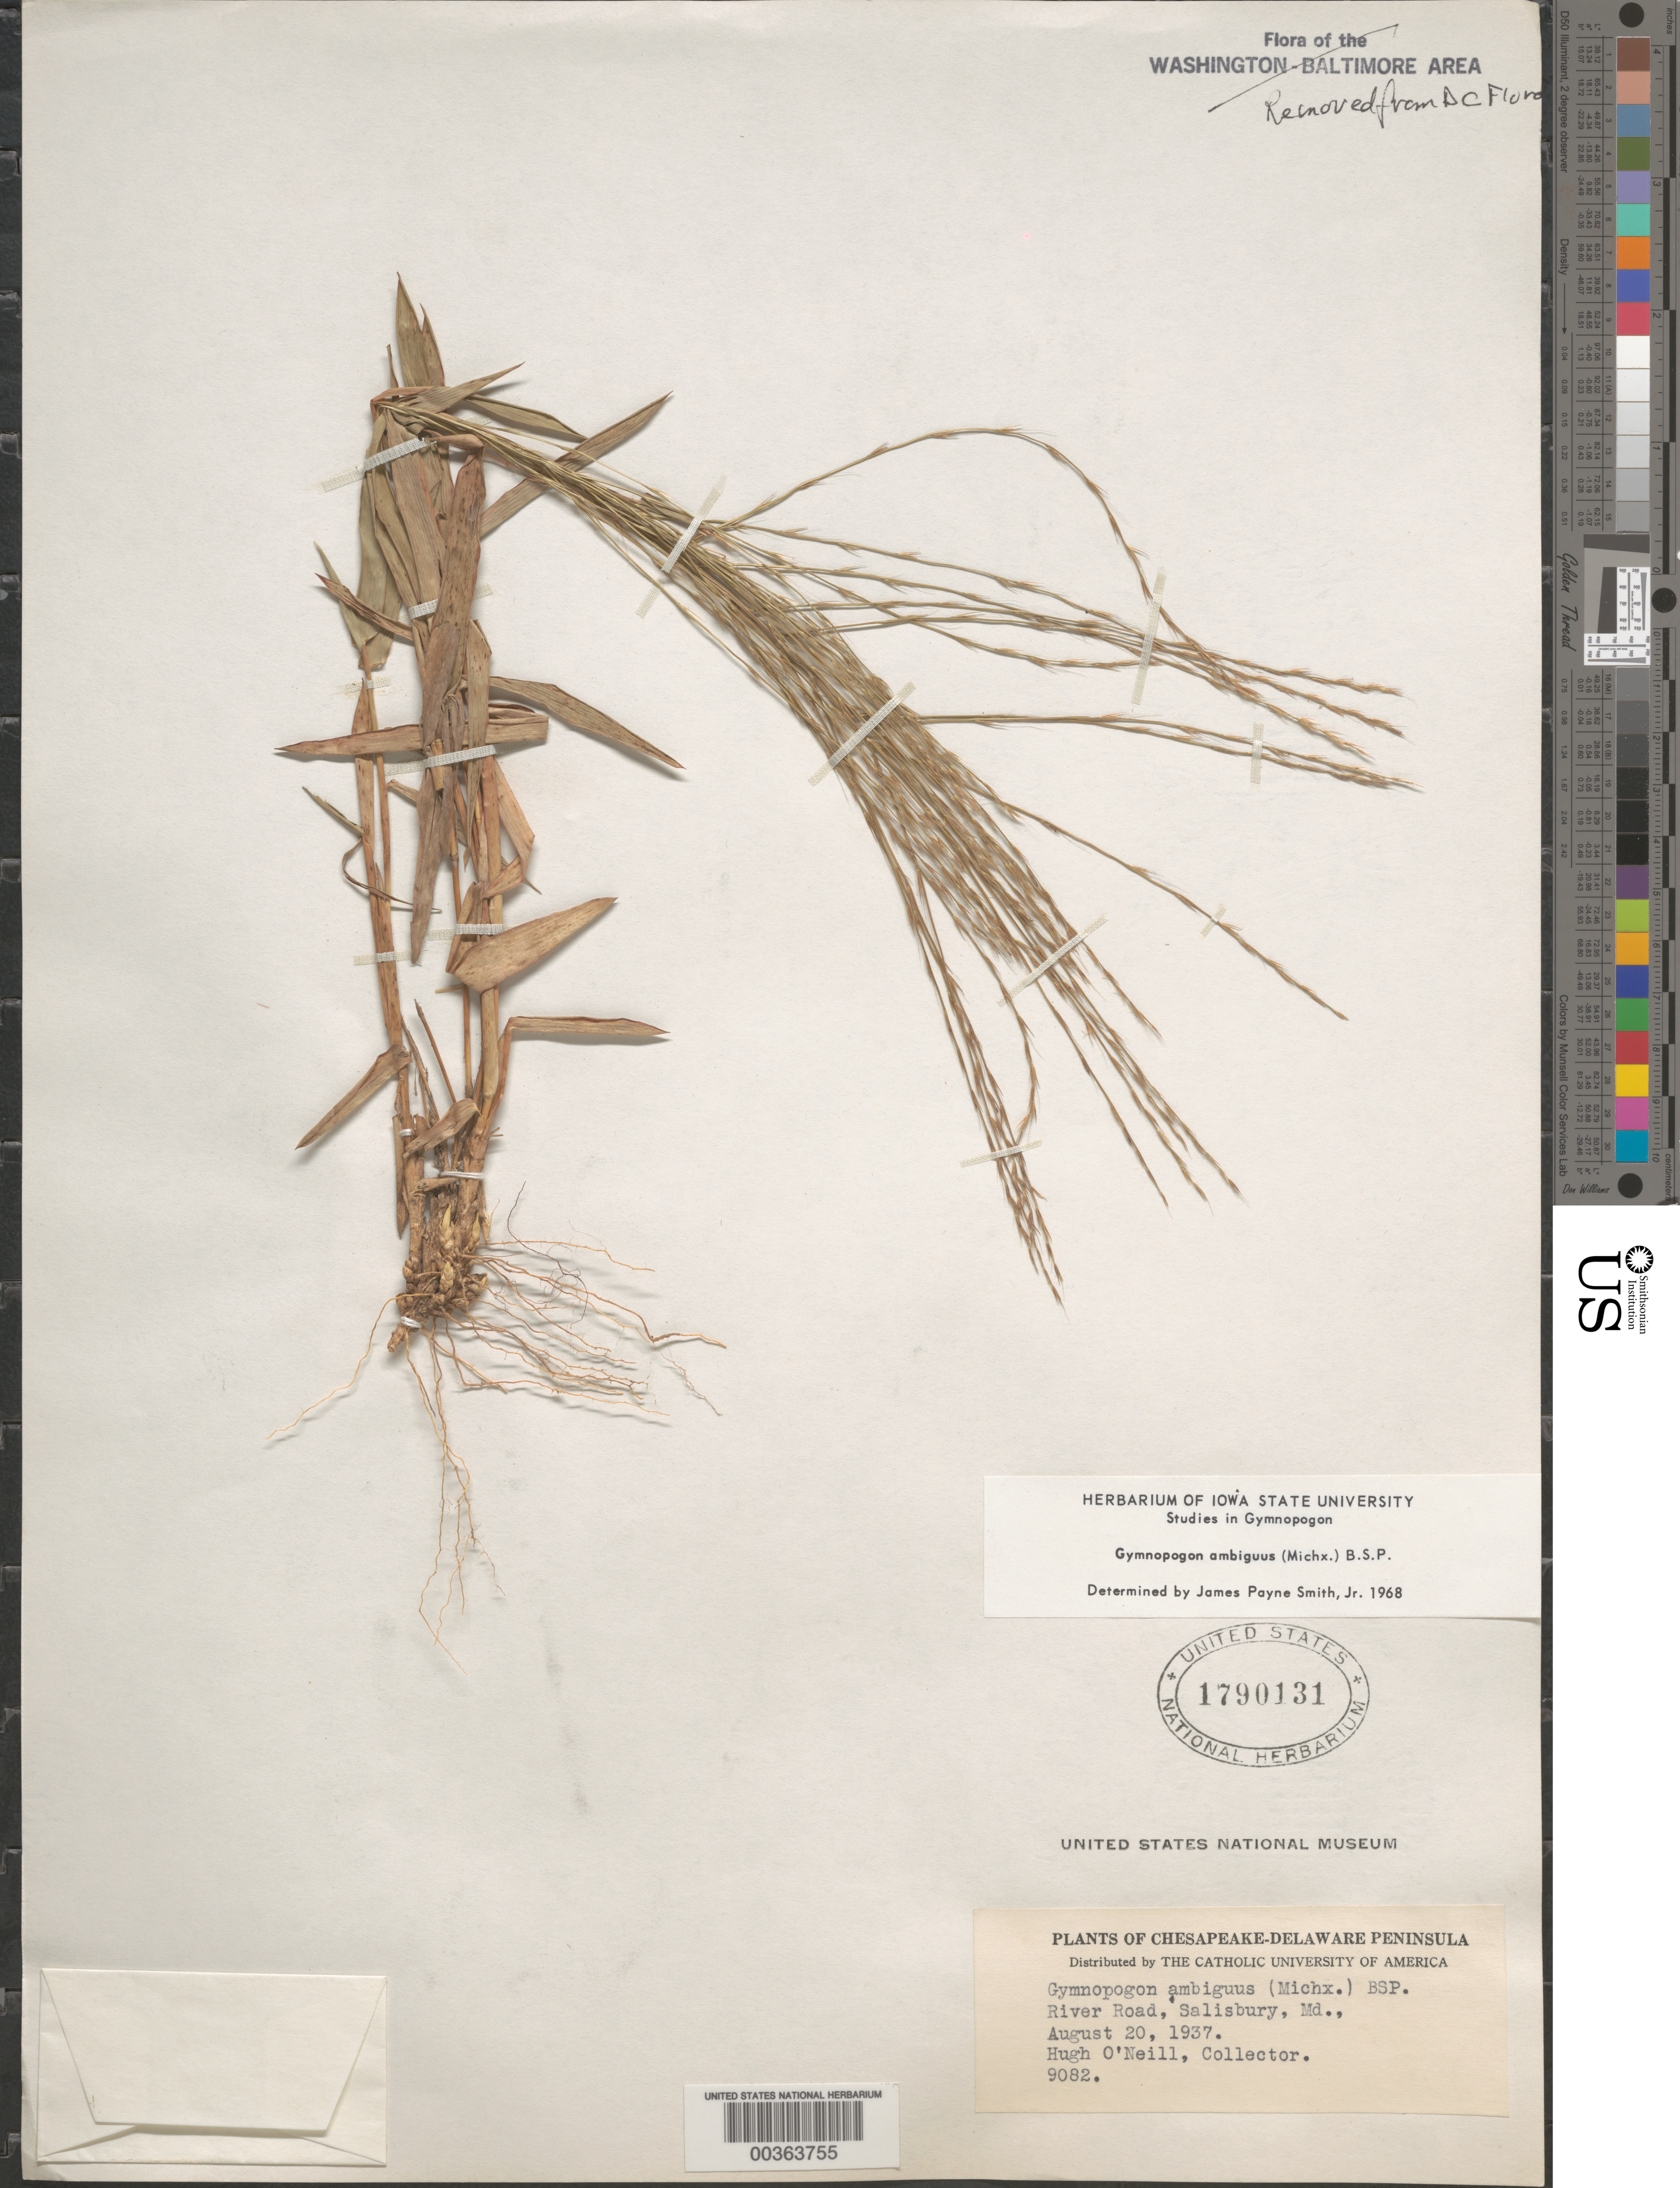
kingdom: Plantae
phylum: Tracheophyta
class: Liliopsida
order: Poales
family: Poaceae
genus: Gymnopogon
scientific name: Gymnopogon ambiguus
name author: (Michx.) Britton, Stearns & Poggenb.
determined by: Smith, Lyman B., (US), NMNH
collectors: H. O'Neill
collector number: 9082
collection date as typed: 20 Aug 1937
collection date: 1937-08-20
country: United States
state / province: Maryland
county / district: Wicomico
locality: Salsbury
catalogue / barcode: US 1790131